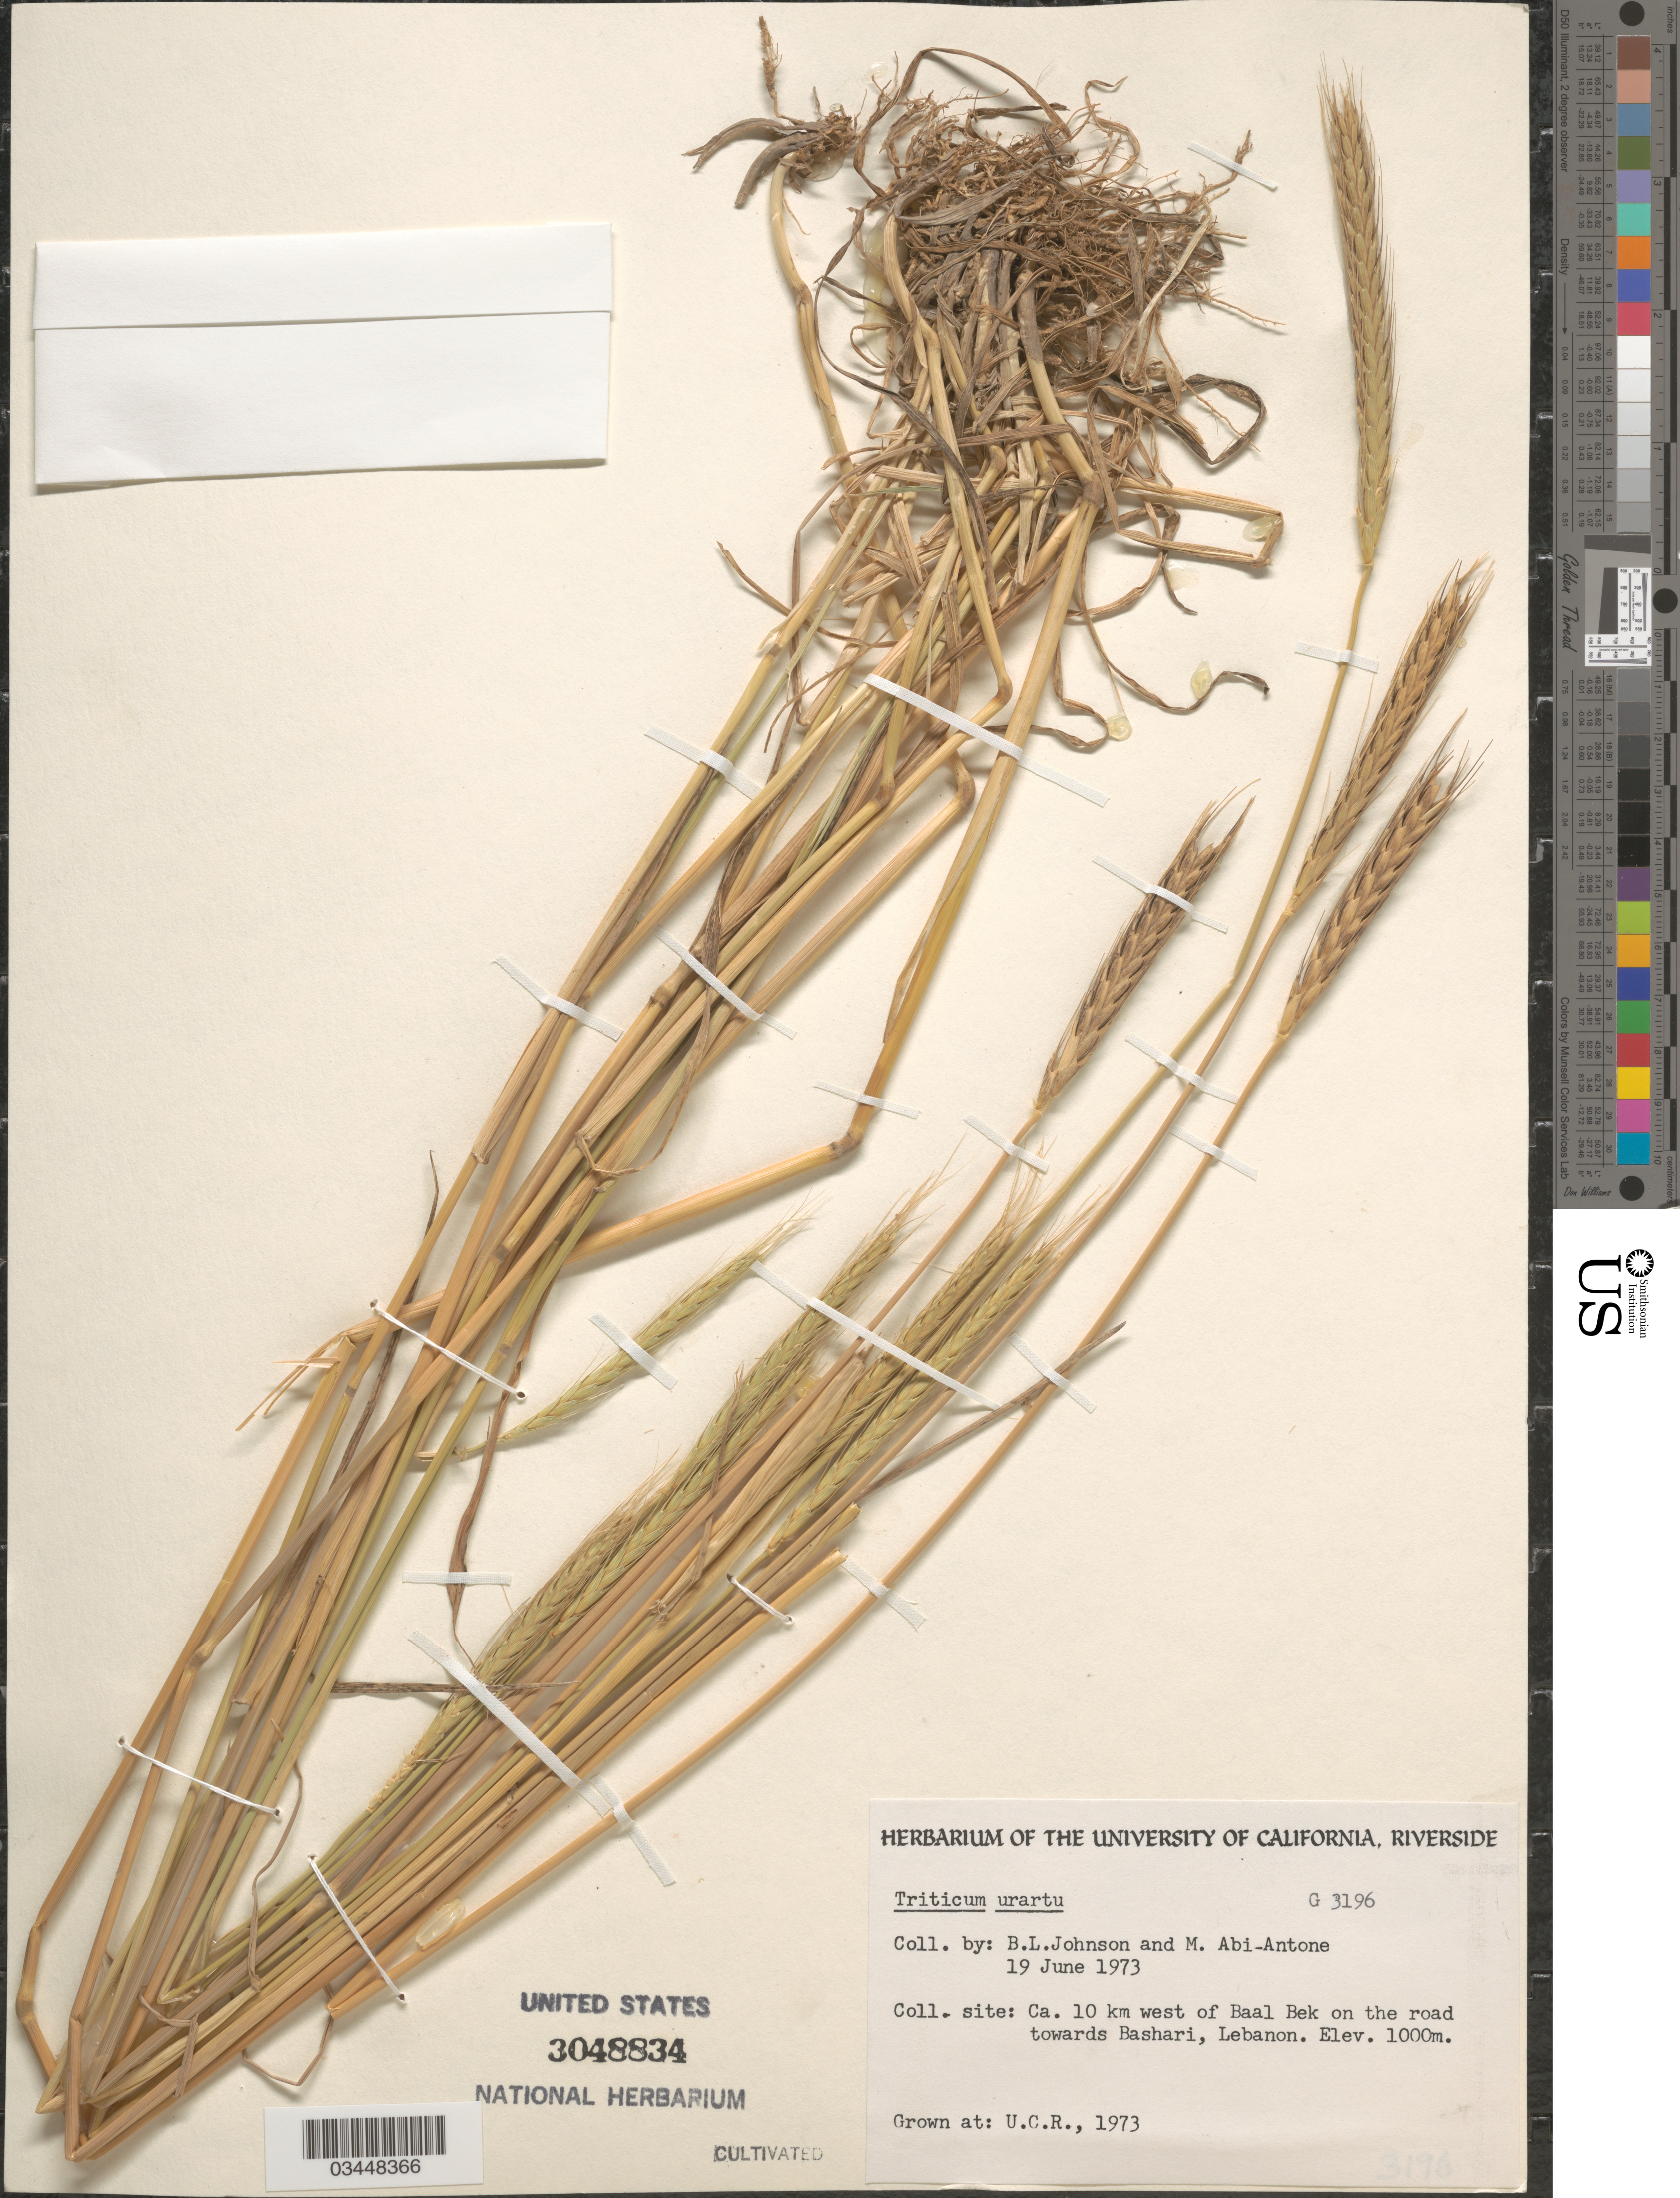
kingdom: Plantae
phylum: Tracheophyta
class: Liliopsida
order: Poales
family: Poaceae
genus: Triticum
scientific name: Triticum urartu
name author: Thumanjan ex Gandilyan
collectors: ex herb. Univ. of California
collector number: G3196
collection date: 1973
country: United States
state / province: California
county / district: Riverside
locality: U.C.R.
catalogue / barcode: US 3048834